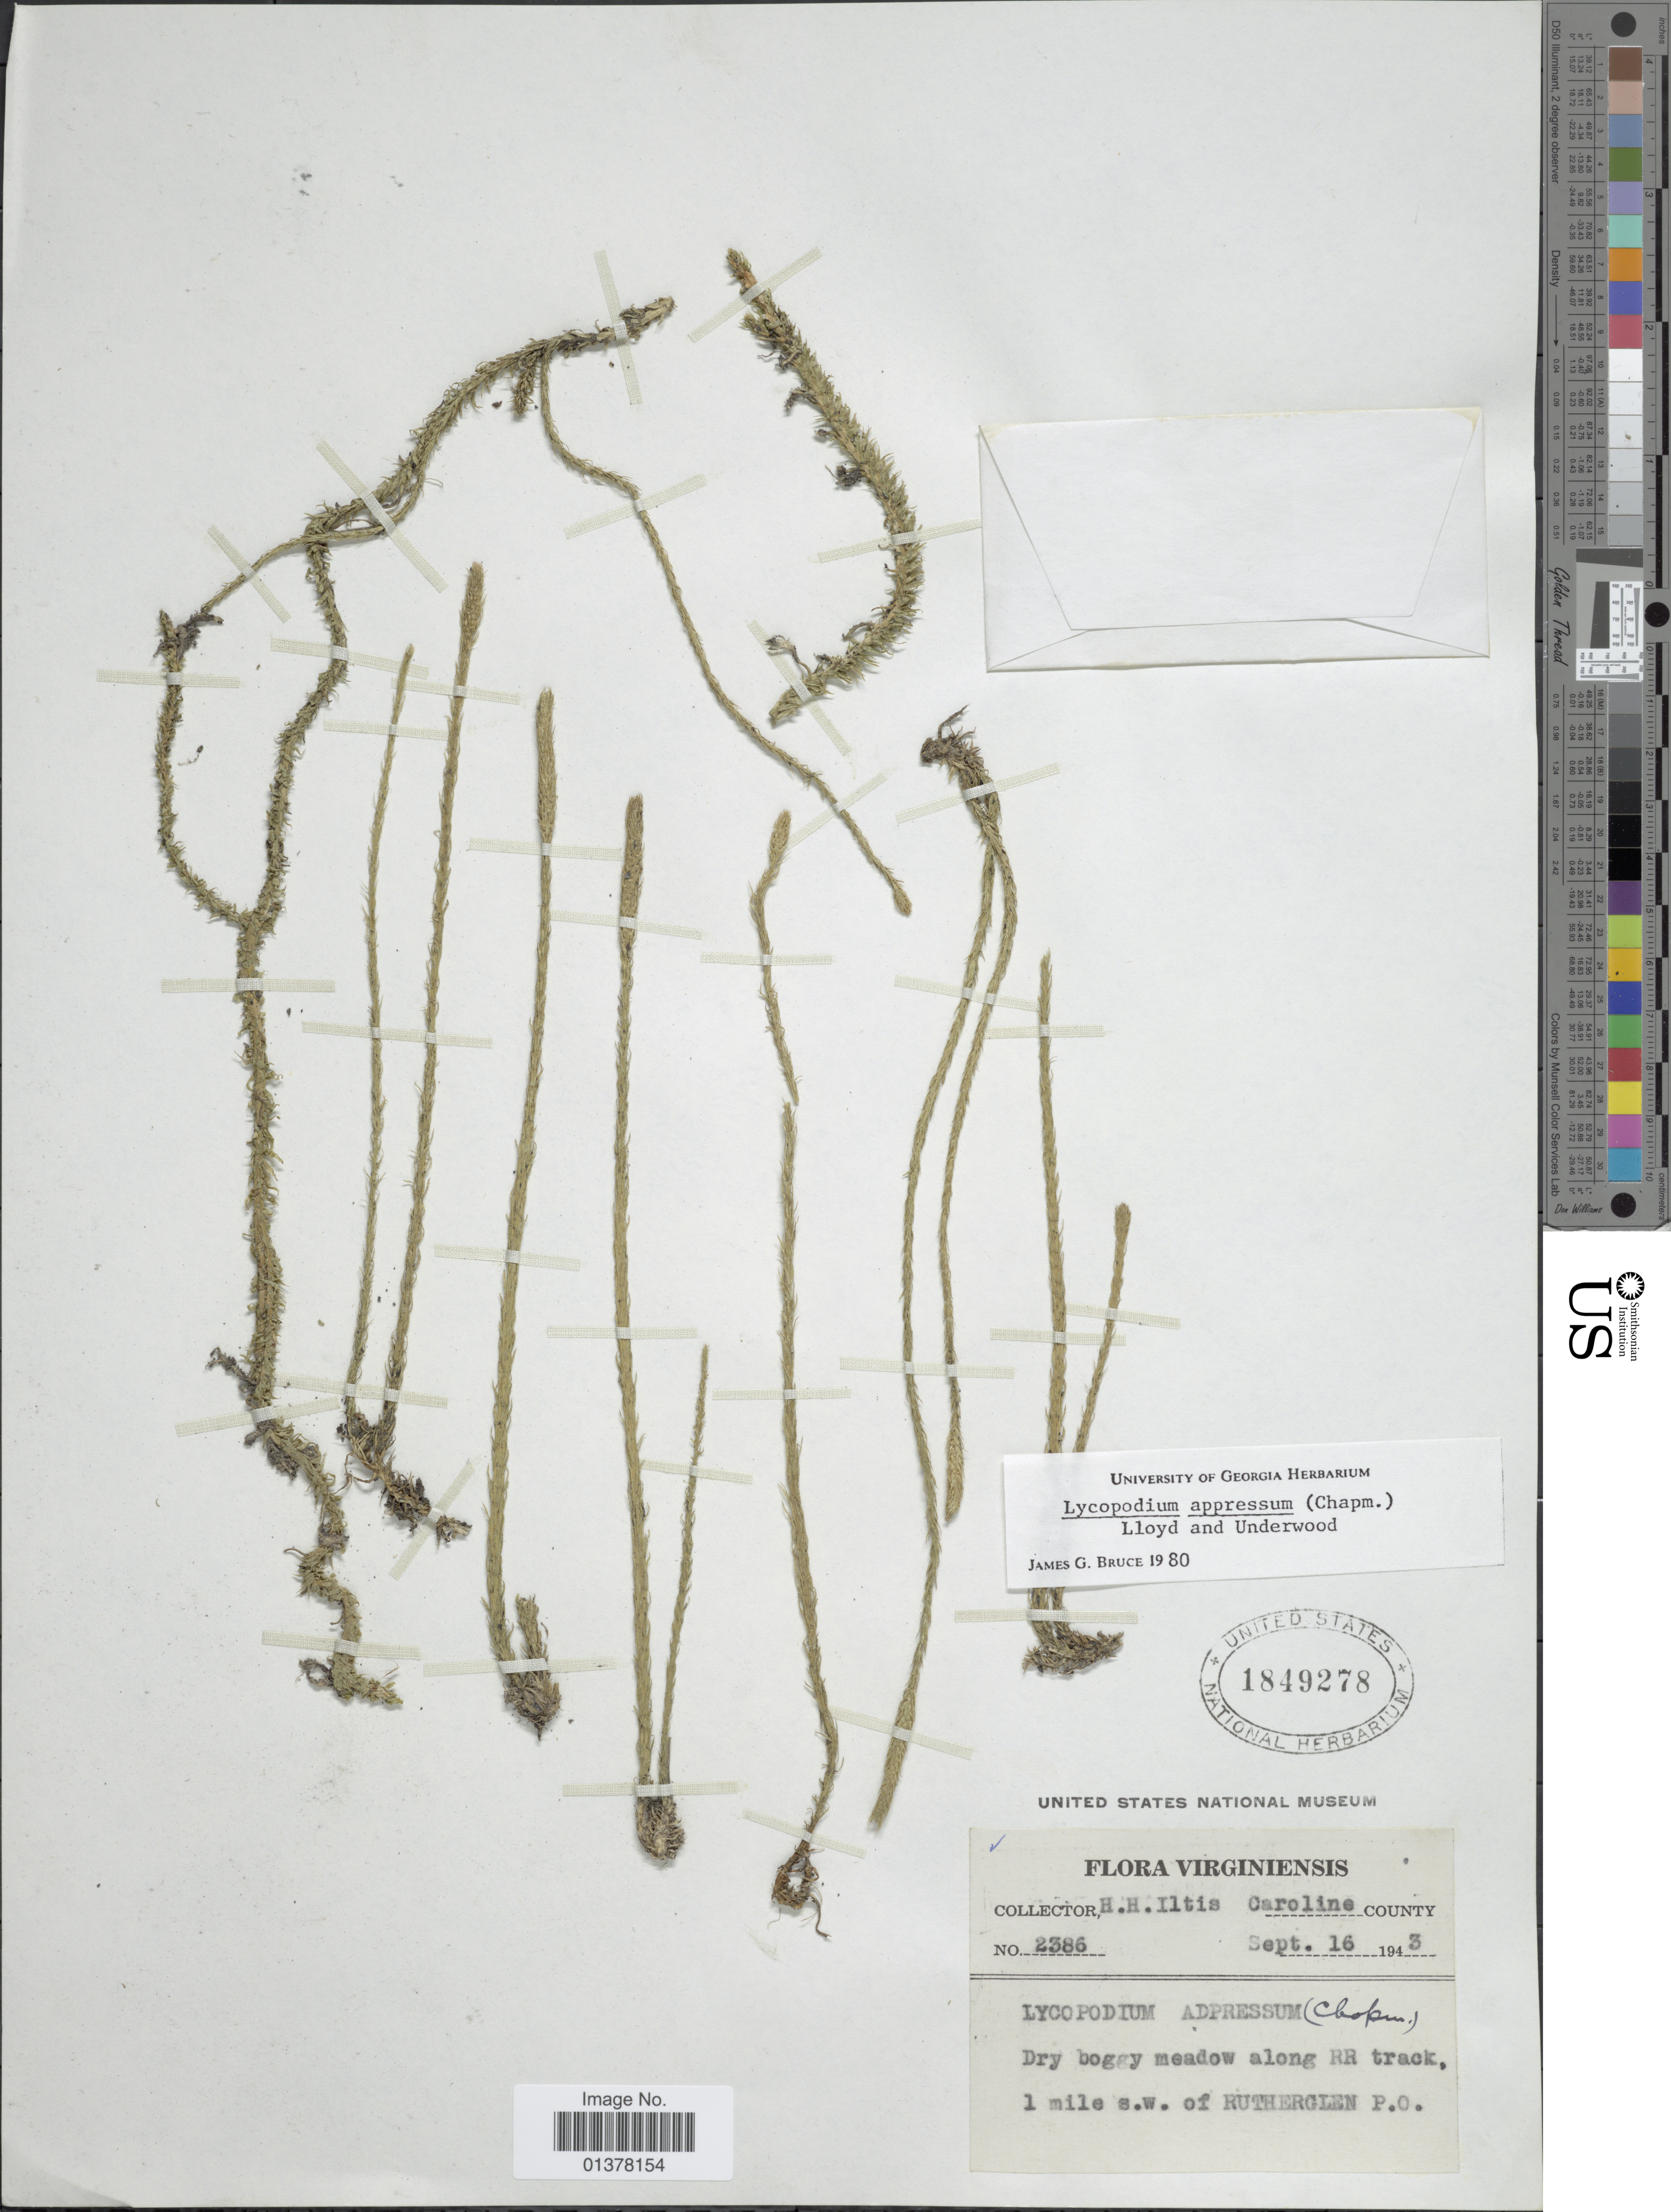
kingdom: Plantae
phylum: Tracheophyta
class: Lycopodiopsida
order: Lycopodiales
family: Lycopodiaceae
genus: Lycopodiella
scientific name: Lycopodiella appressa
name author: (Chapm.) Cranfill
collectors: H. H. Iltis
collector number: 2386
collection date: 1943-09-16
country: United States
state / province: Virginia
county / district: Caroline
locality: Caroline County, 1 mile S.W. of Rutherglen P.O.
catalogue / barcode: US 1849278